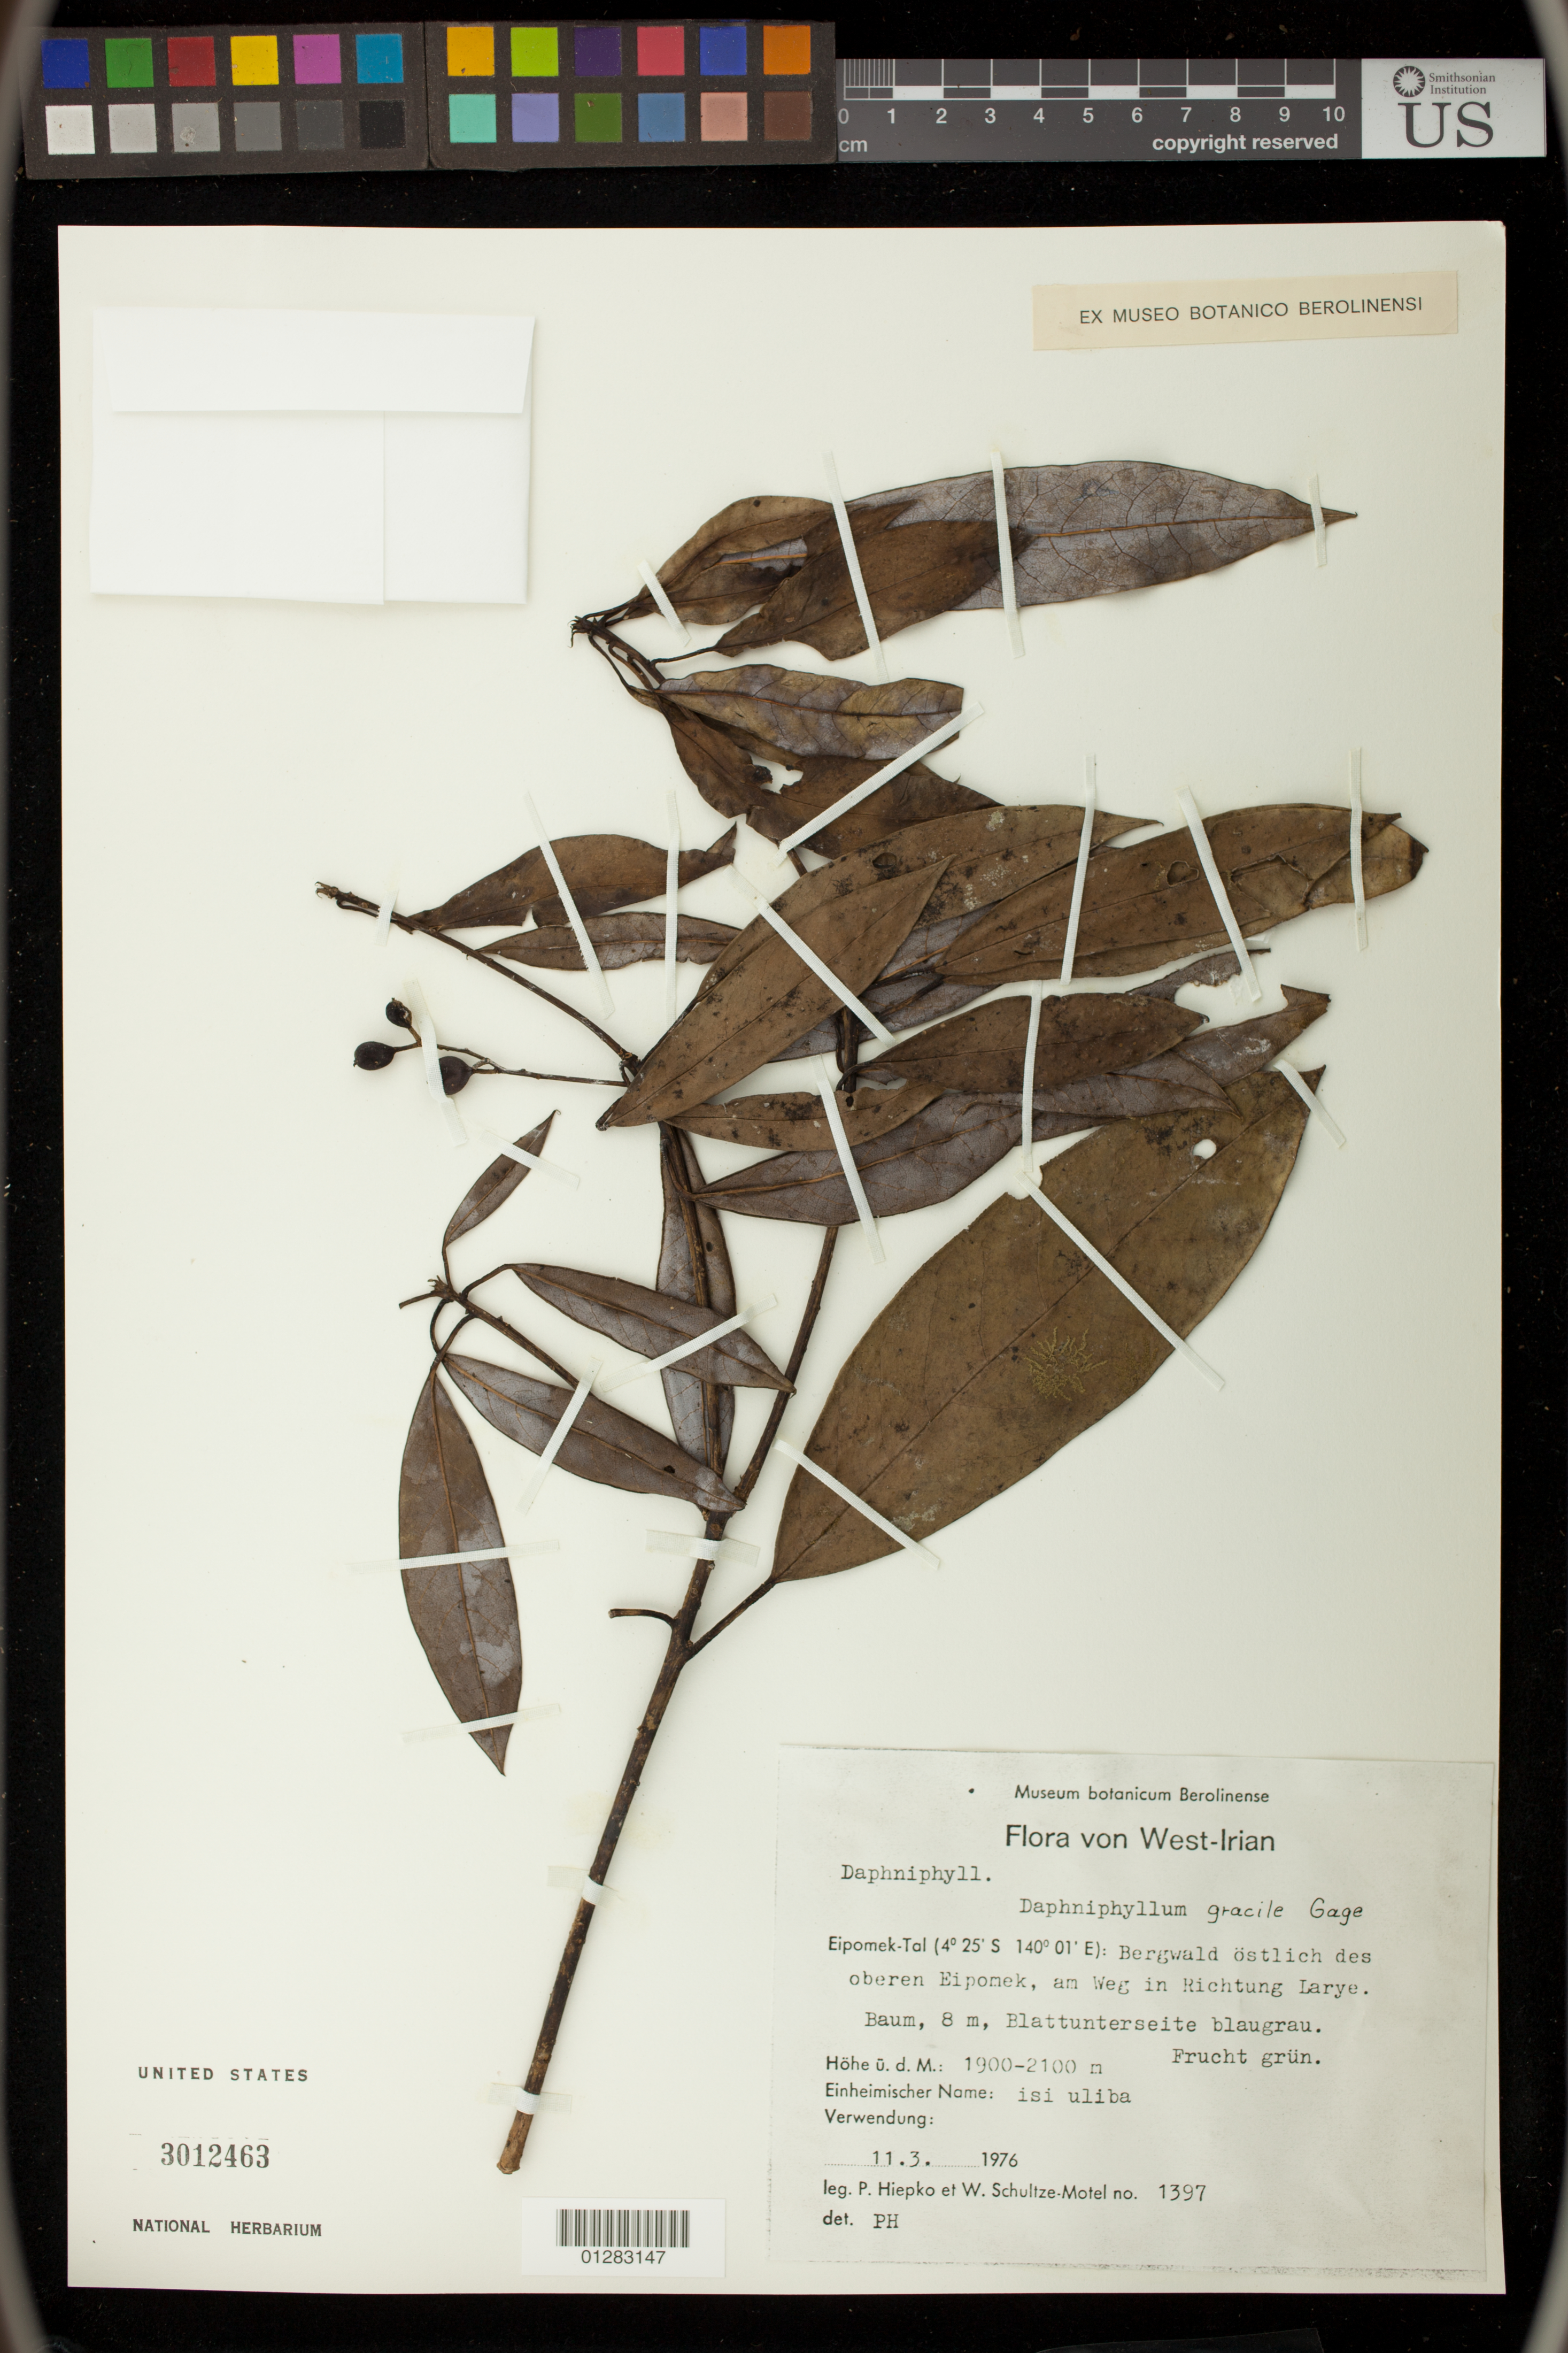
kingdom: Plantae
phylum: Tracheophyta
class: Magnoliopsida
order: Saxifragales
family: Daphniphyllaceae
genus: Daphniphyllum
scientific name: Daphniphyllum gracile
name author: Gage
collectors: P. H. Hiepko & W. Schultze-Motel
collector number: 1397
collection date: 1976-03-11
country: Indonesia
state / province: Papua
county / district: Papua Barat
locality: Eipomek-Tal: Bergwald östlich des oberen Eipomek, am weg in Richtung Larye.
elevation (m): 579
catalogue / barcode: US 3012463